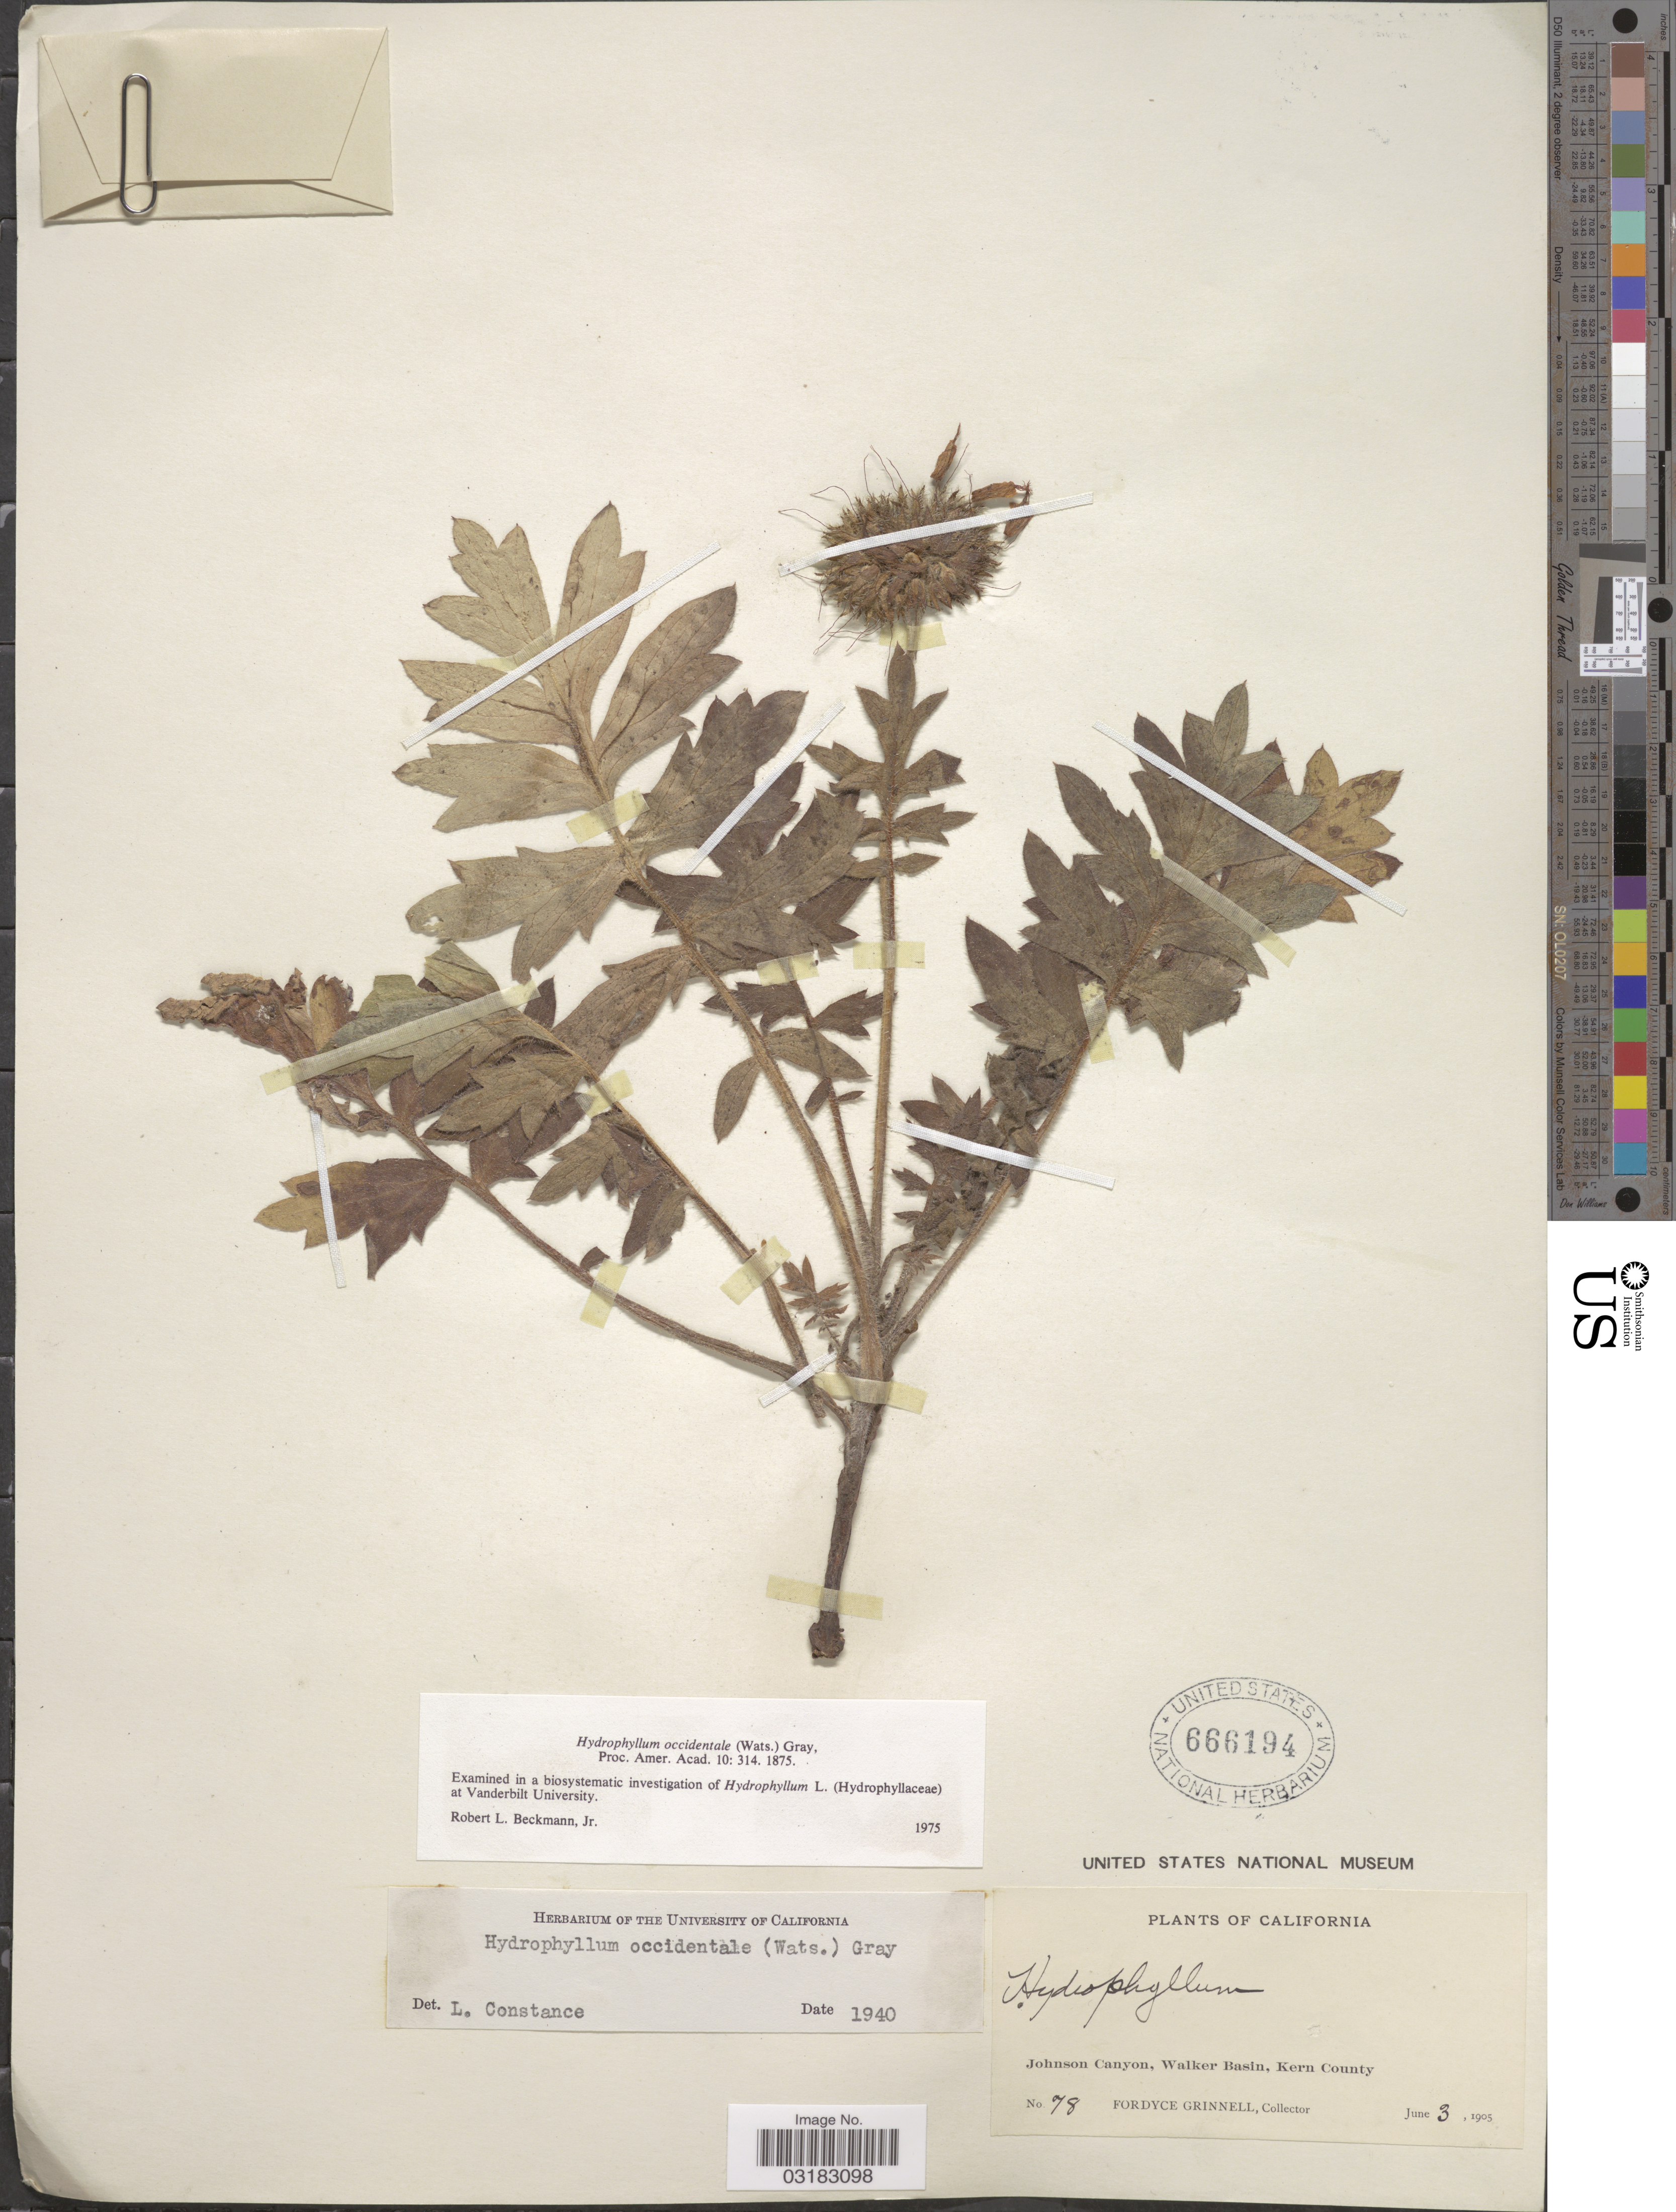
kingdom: Plantae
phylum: Tracheophyta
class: Magnoliopsida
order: Boraginales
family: Hydrophyllaceae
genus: Hydrophyllum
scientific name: Hydrophyllum occidentale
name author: (S. Watson) A. Gray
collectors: F. Grinnell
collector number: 78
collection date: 1905-06-03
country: United States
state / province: California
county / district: Kern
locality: Johnson Canyon, Walker Basin, Kern County.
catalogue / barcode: US 666194